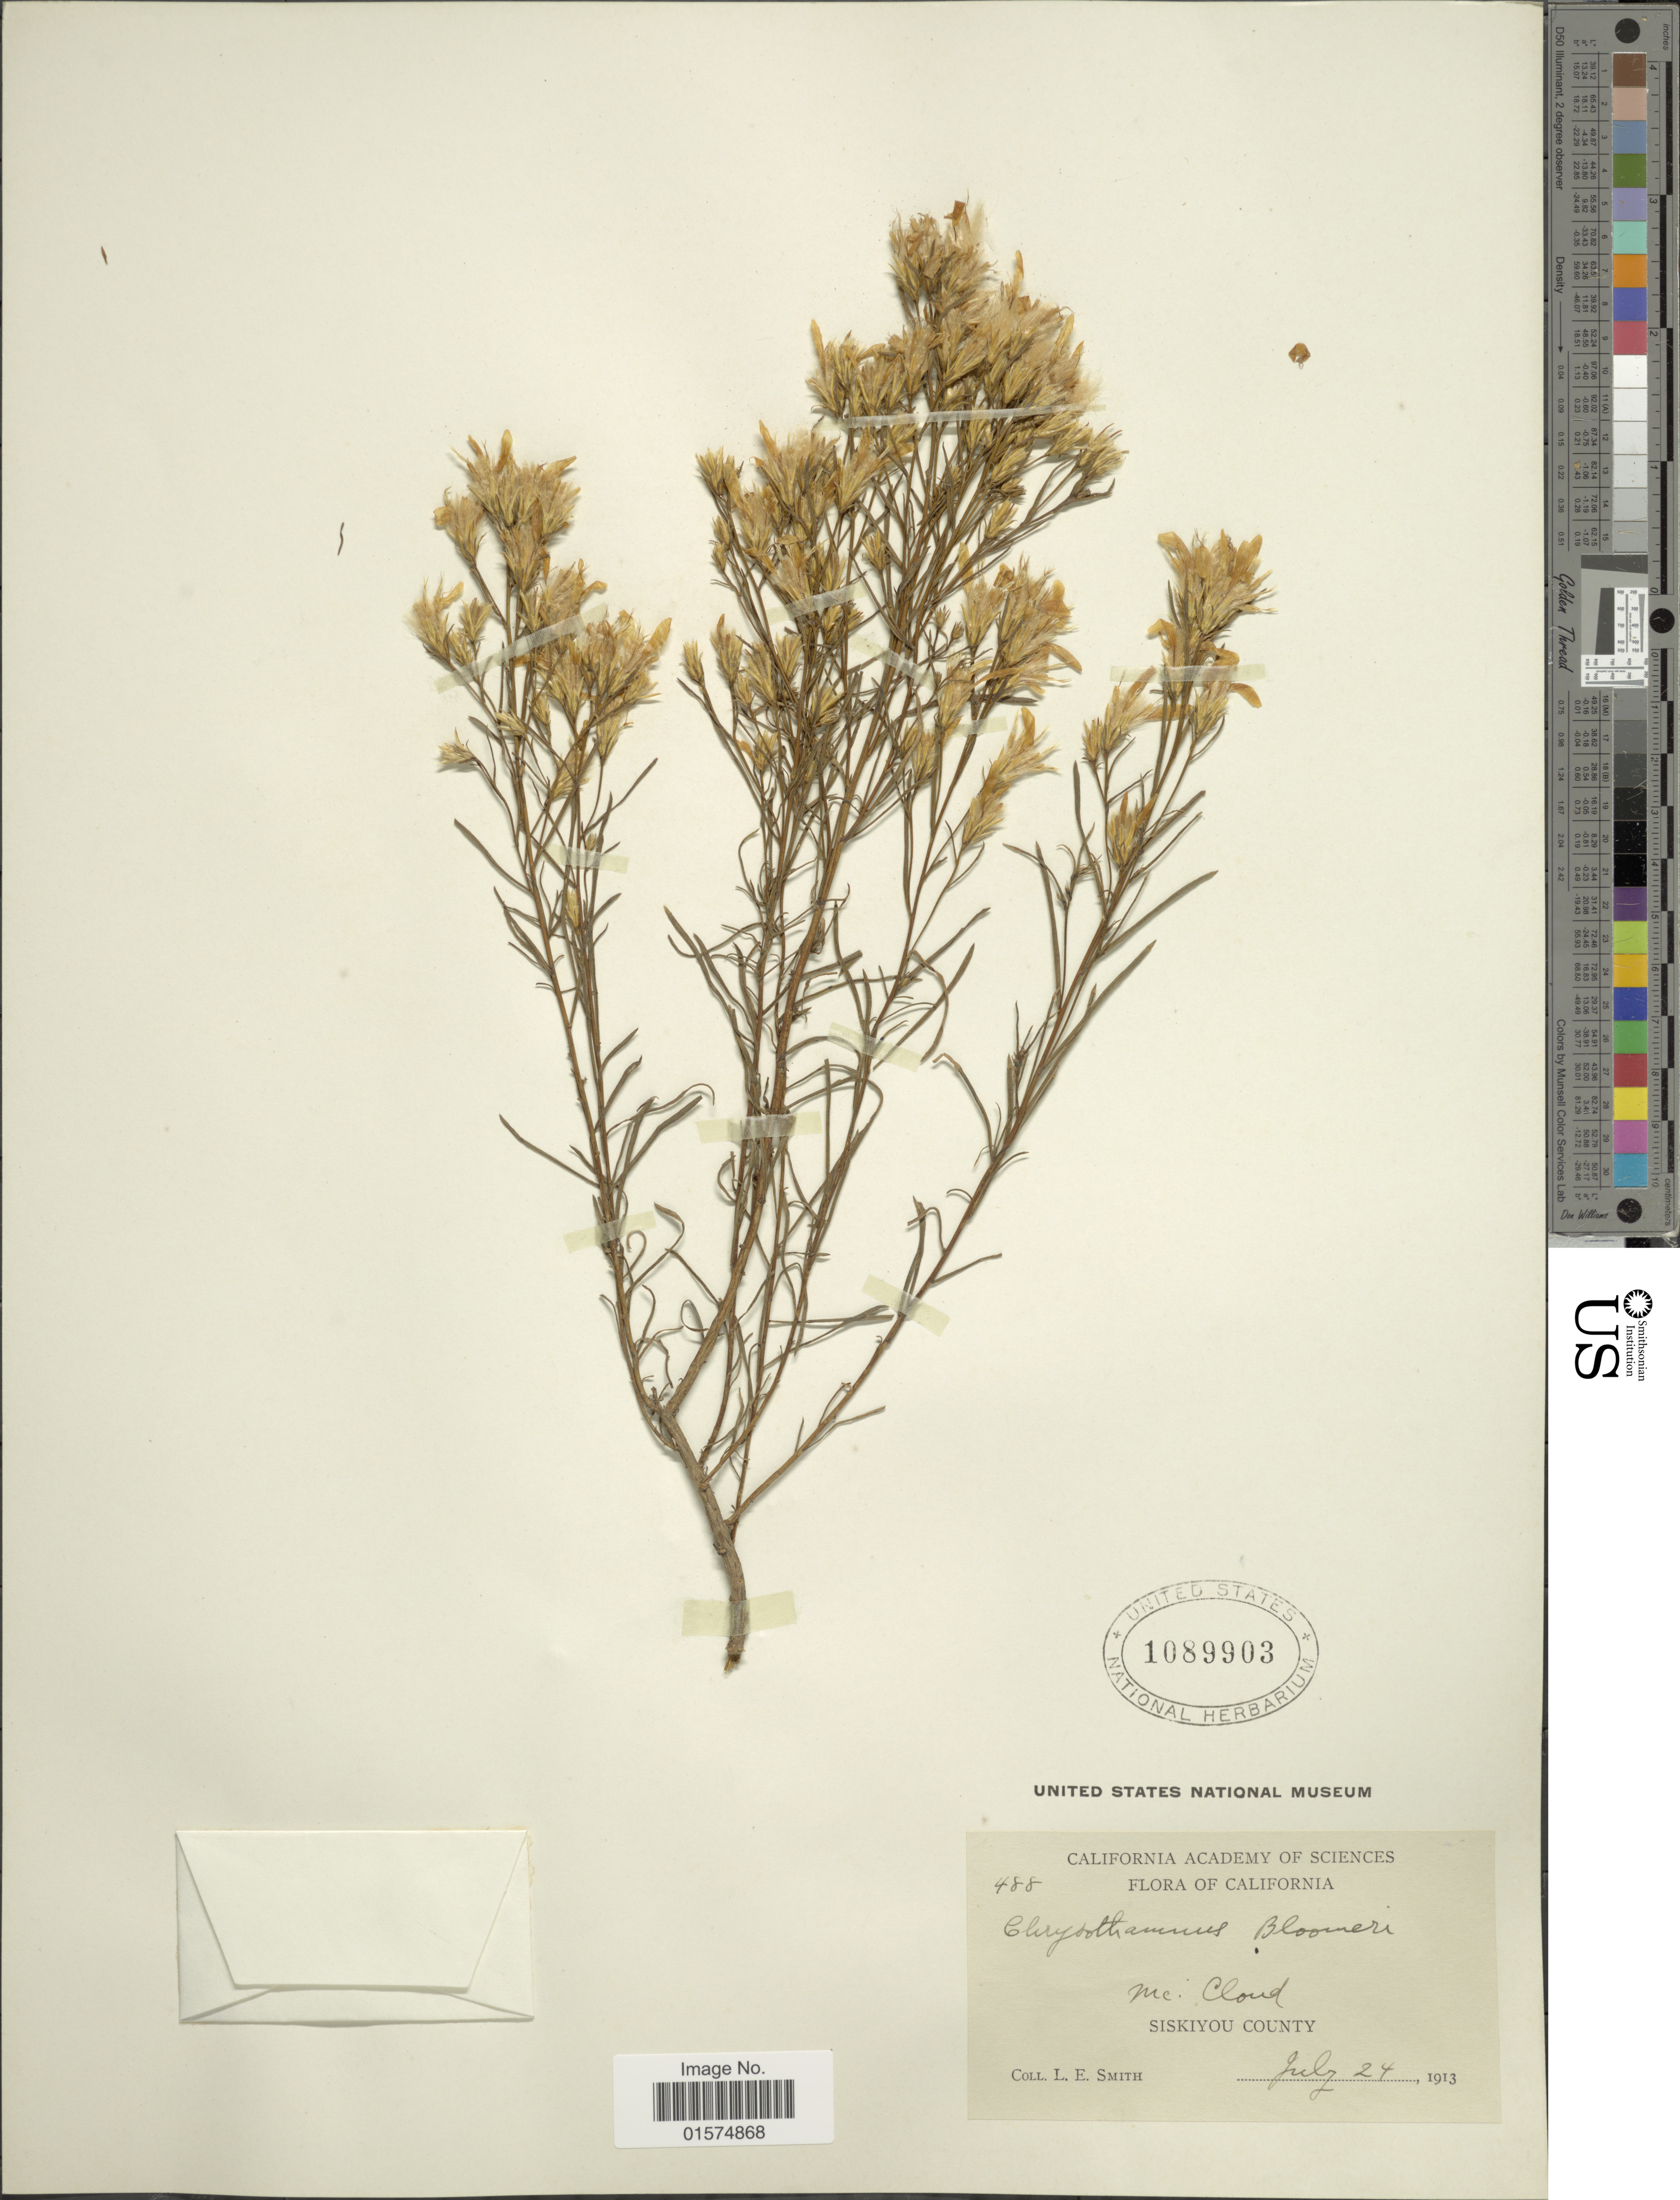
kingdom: Plantae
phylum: Tracheophyta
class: Magnoliopsida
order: Asterales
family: Asteraceae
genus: Ericameria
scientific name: Ericameria bloomeri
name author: (A. Gray) J.F. Macbr.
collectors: L. E. Smith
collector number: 488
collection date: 1913-07-24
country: United States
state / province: California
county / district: Siskiyou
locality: Mc. Cloud. Siskiyou County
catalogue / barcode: US 1089903